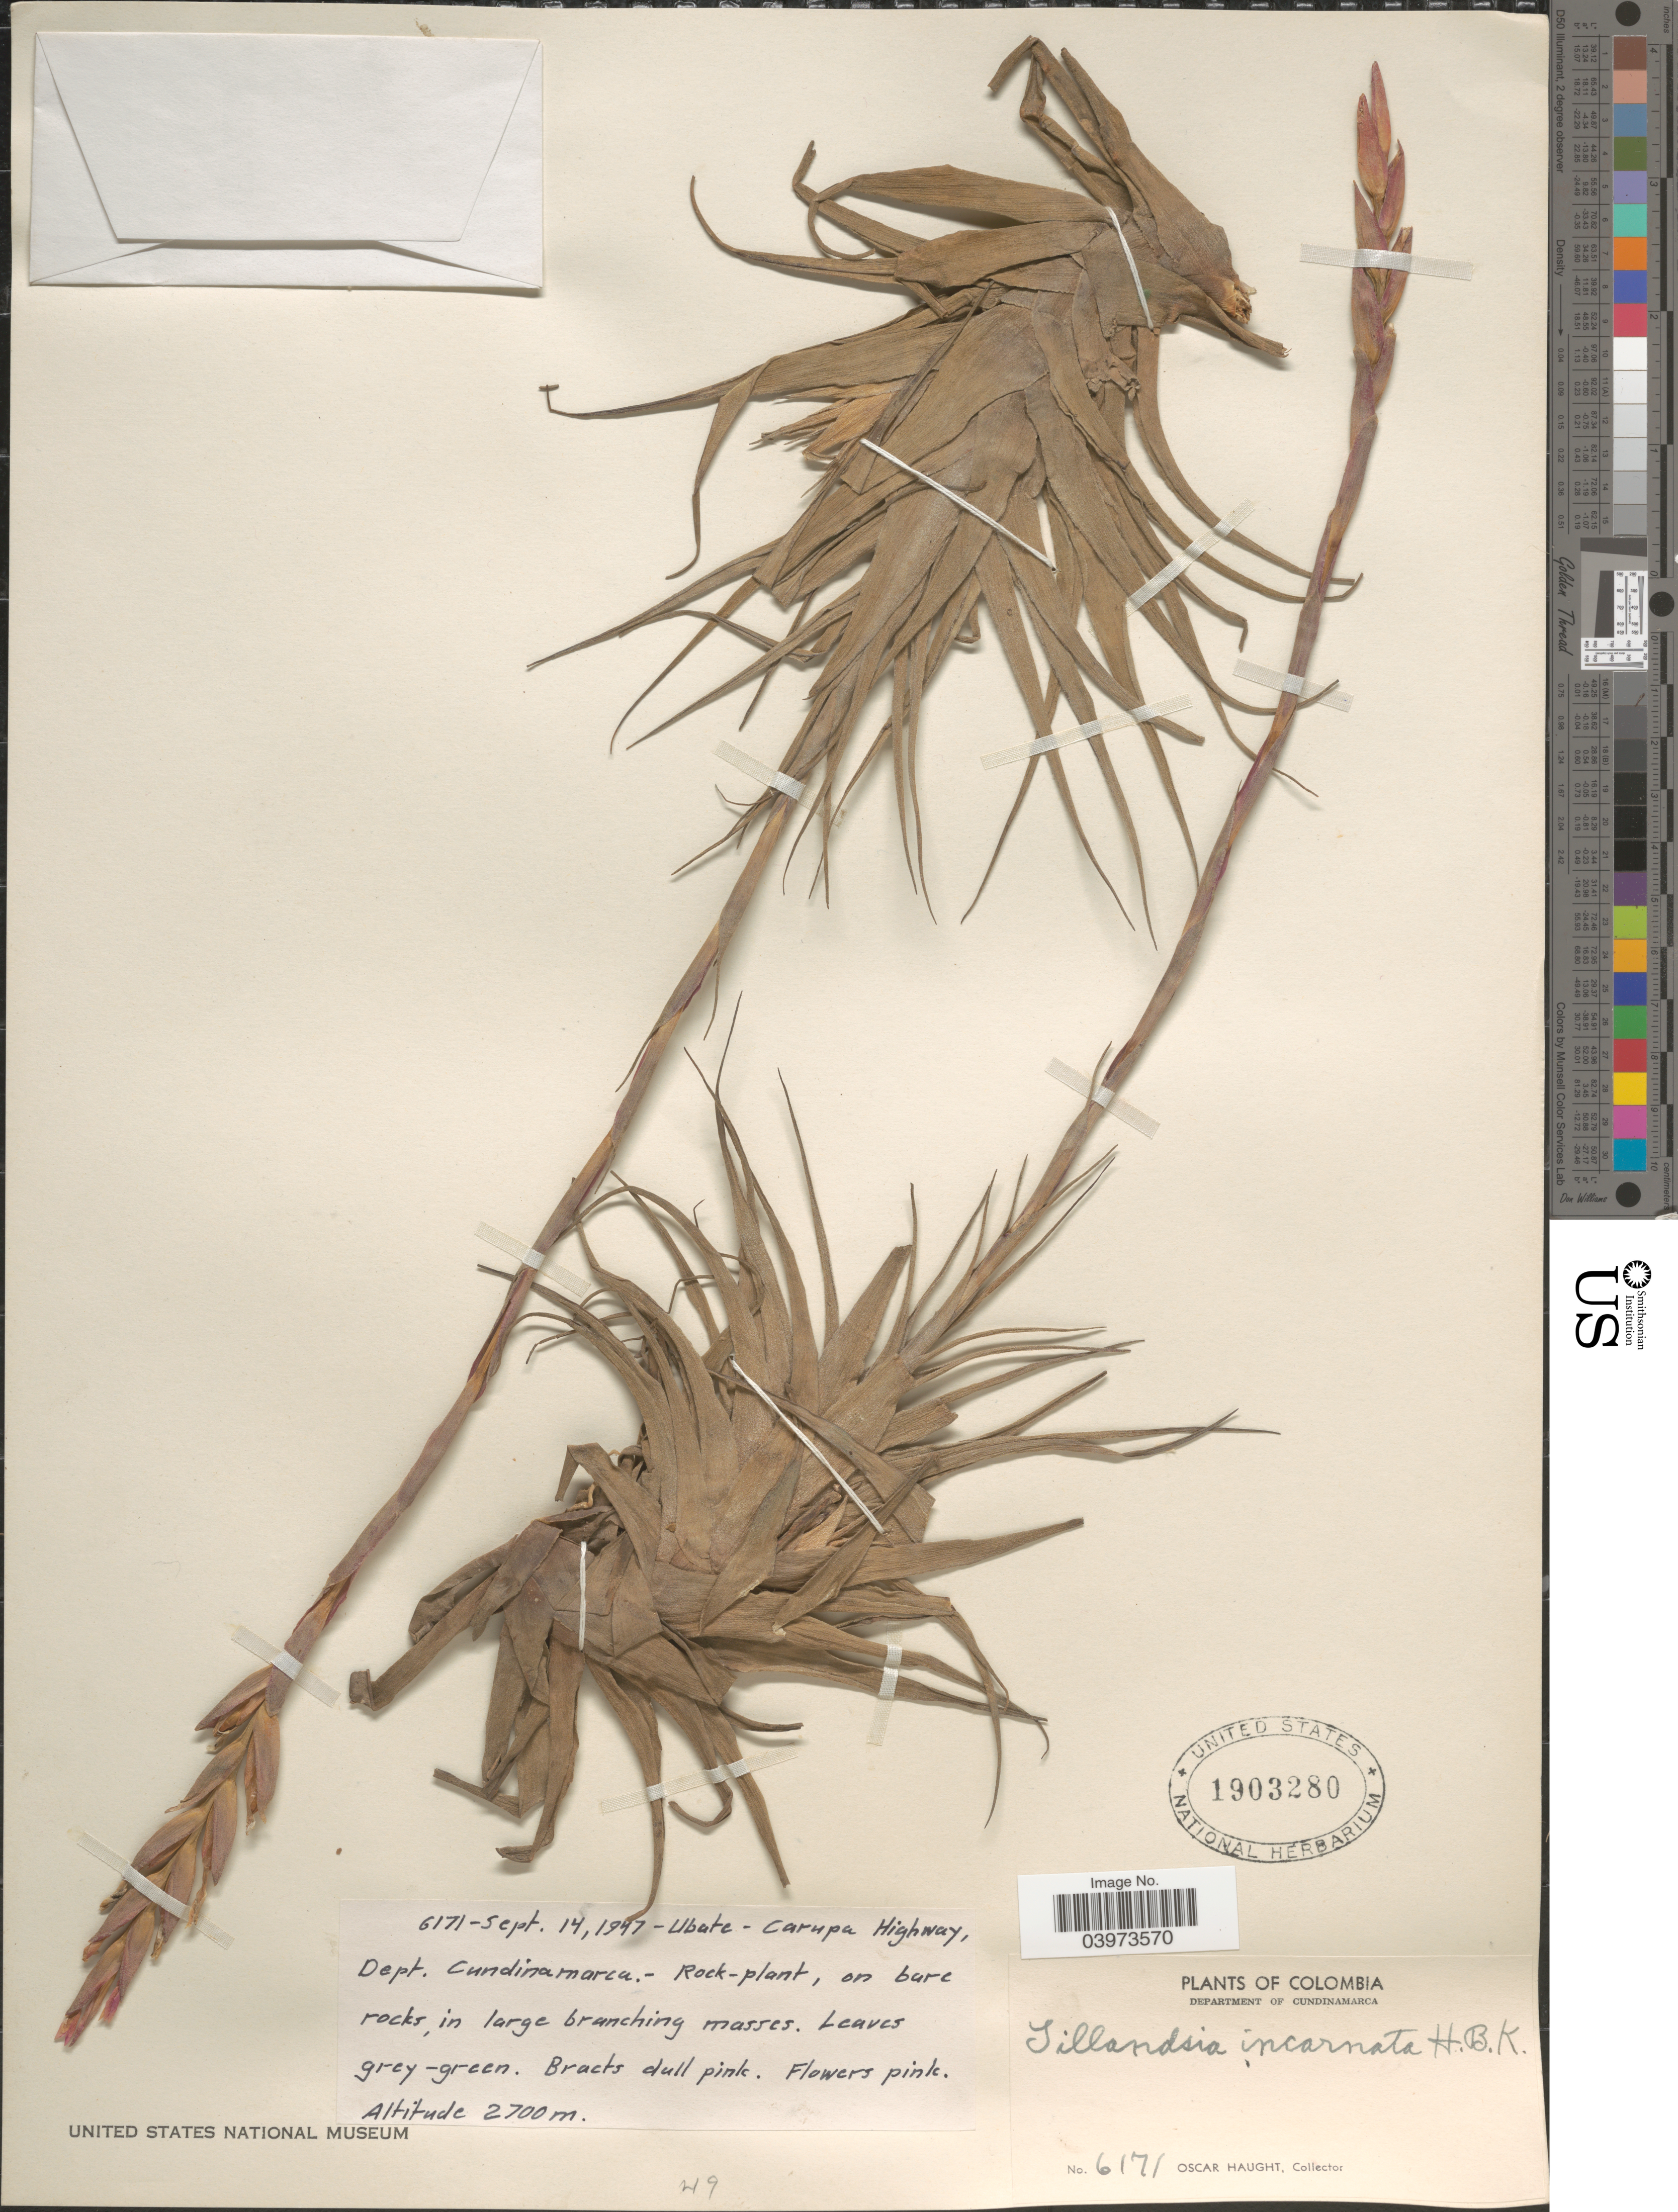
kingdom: Plantae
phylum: Tracheophyta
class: Liliopsida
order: Poales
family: Bromeliaceae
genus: Tillandsia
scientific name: Tillandsia incarnata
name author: Kunth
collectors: O. L. Haught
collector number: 6171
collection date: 1947-09-14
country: Colombia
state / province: Cundinamarca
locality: Department of Cundinamarca. Ubate - Carupa Highway.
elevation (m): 2700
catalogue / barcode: US 1903280